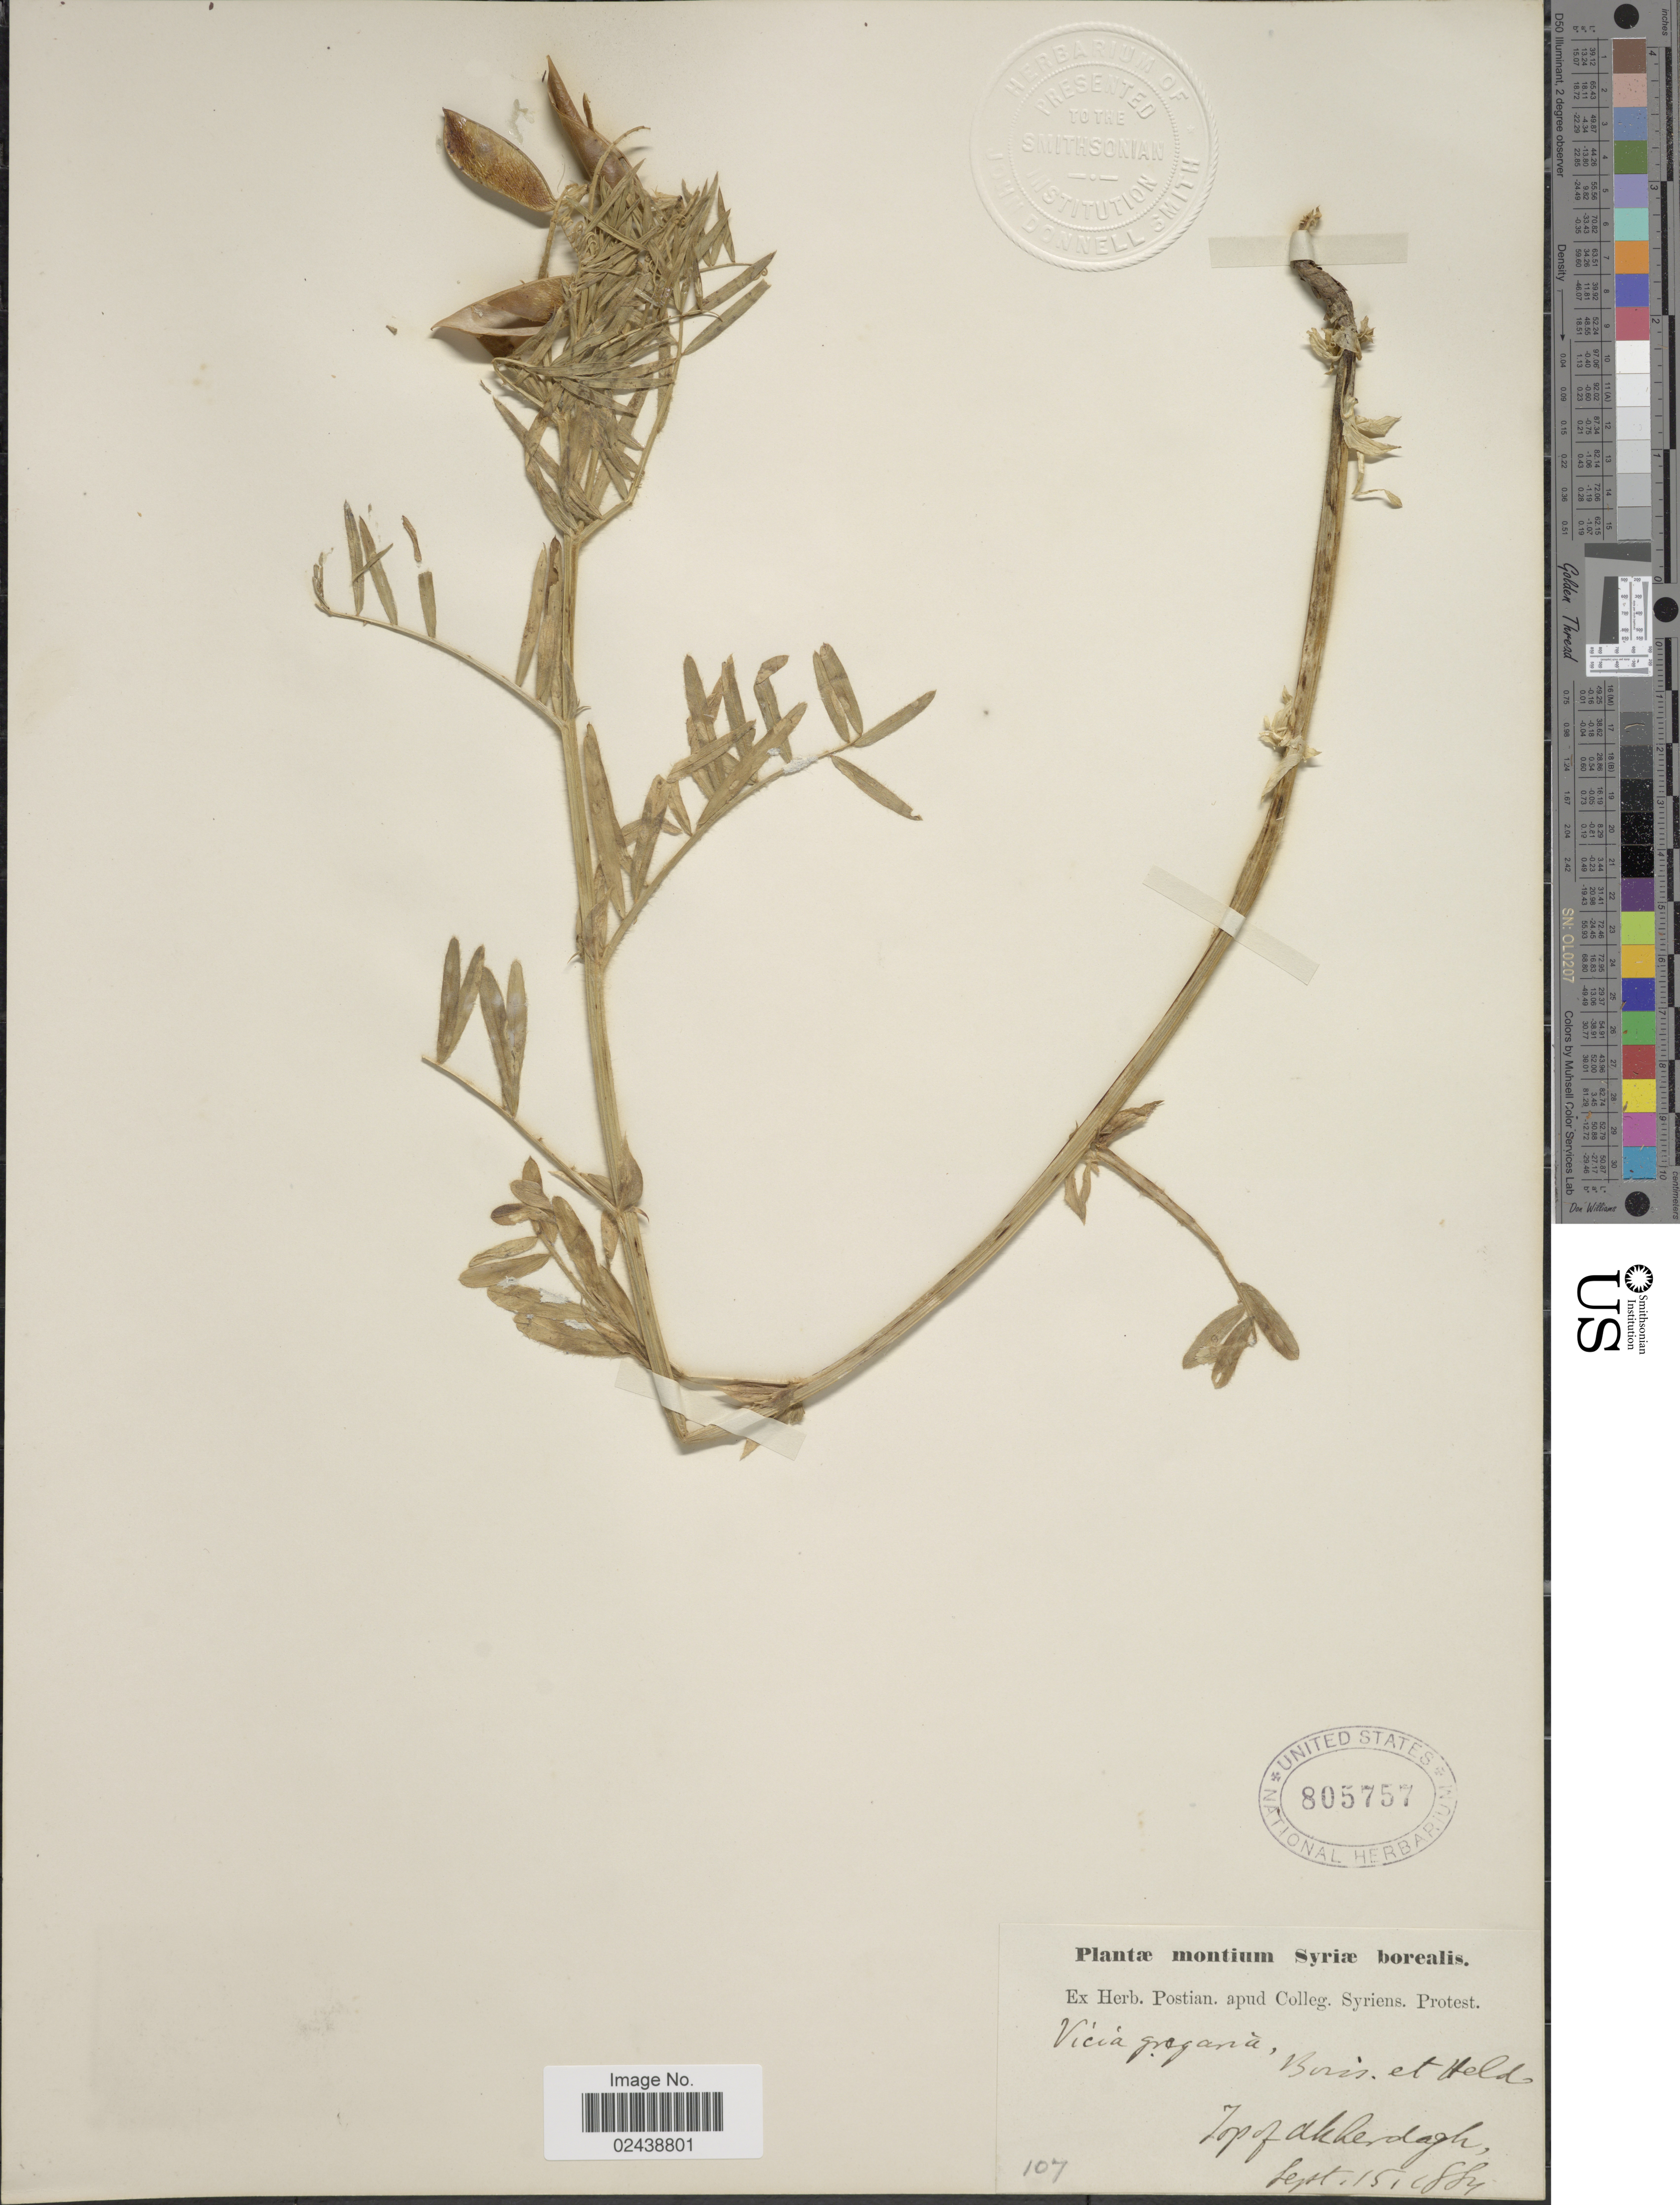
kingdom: Plantae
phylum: Tracheophyta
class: Magnoliopsida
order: Fabales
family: Fabaceae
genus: Vicia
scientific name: Vicia gregaria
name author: Boiss. & Heldr.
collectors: ex herb. Postian. apud Colleg. Syriens. Protest. USE "Fannie P. A. Shepard" (10308853) AS PRIMARY COLLECTOR INSTEAD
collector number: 107?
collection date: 1884-09-15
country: Syria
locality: Montium Syriae borealis. Top of Akkedagh [interpreted]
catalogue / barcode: US 805757